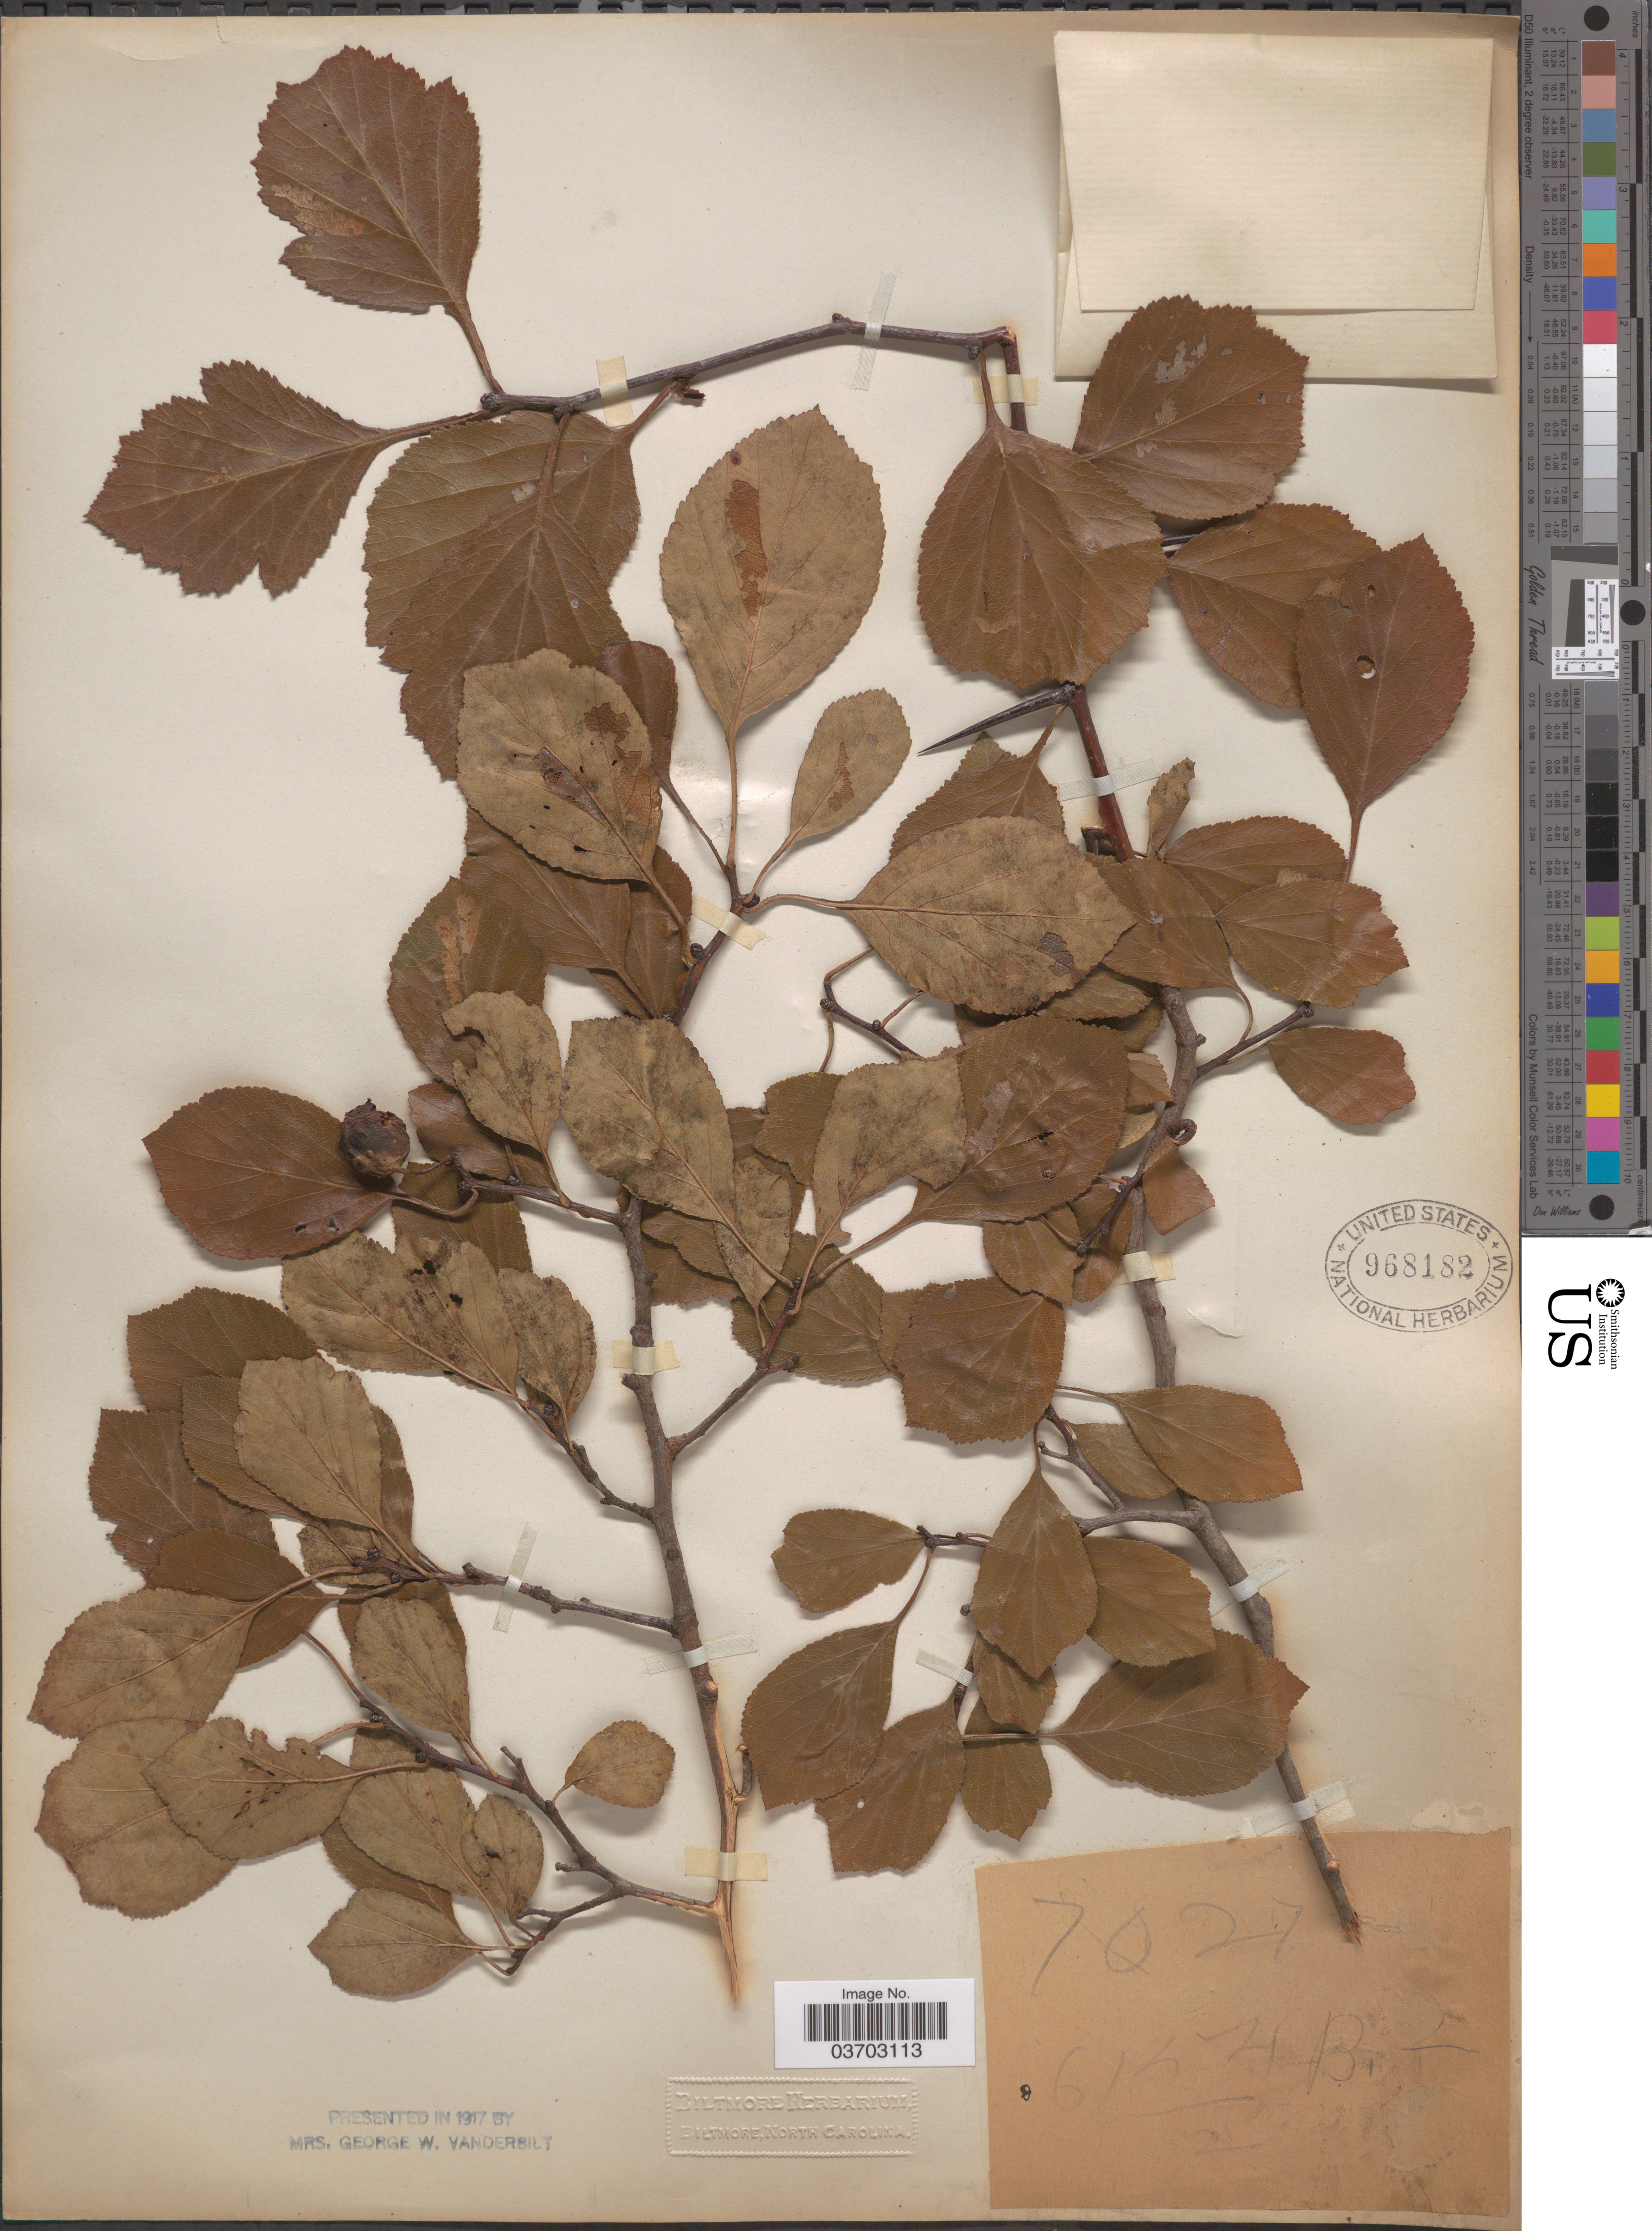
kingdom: Plantae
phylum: Tracheophyta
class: Magnoliopsida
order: Rosales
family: Rosaceae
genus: Crataegus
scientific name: Crataegus sp.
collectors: ex herb. Biltmore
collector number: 7027=6154*B/2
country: United States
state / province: North Carolina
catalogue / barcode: US 968182